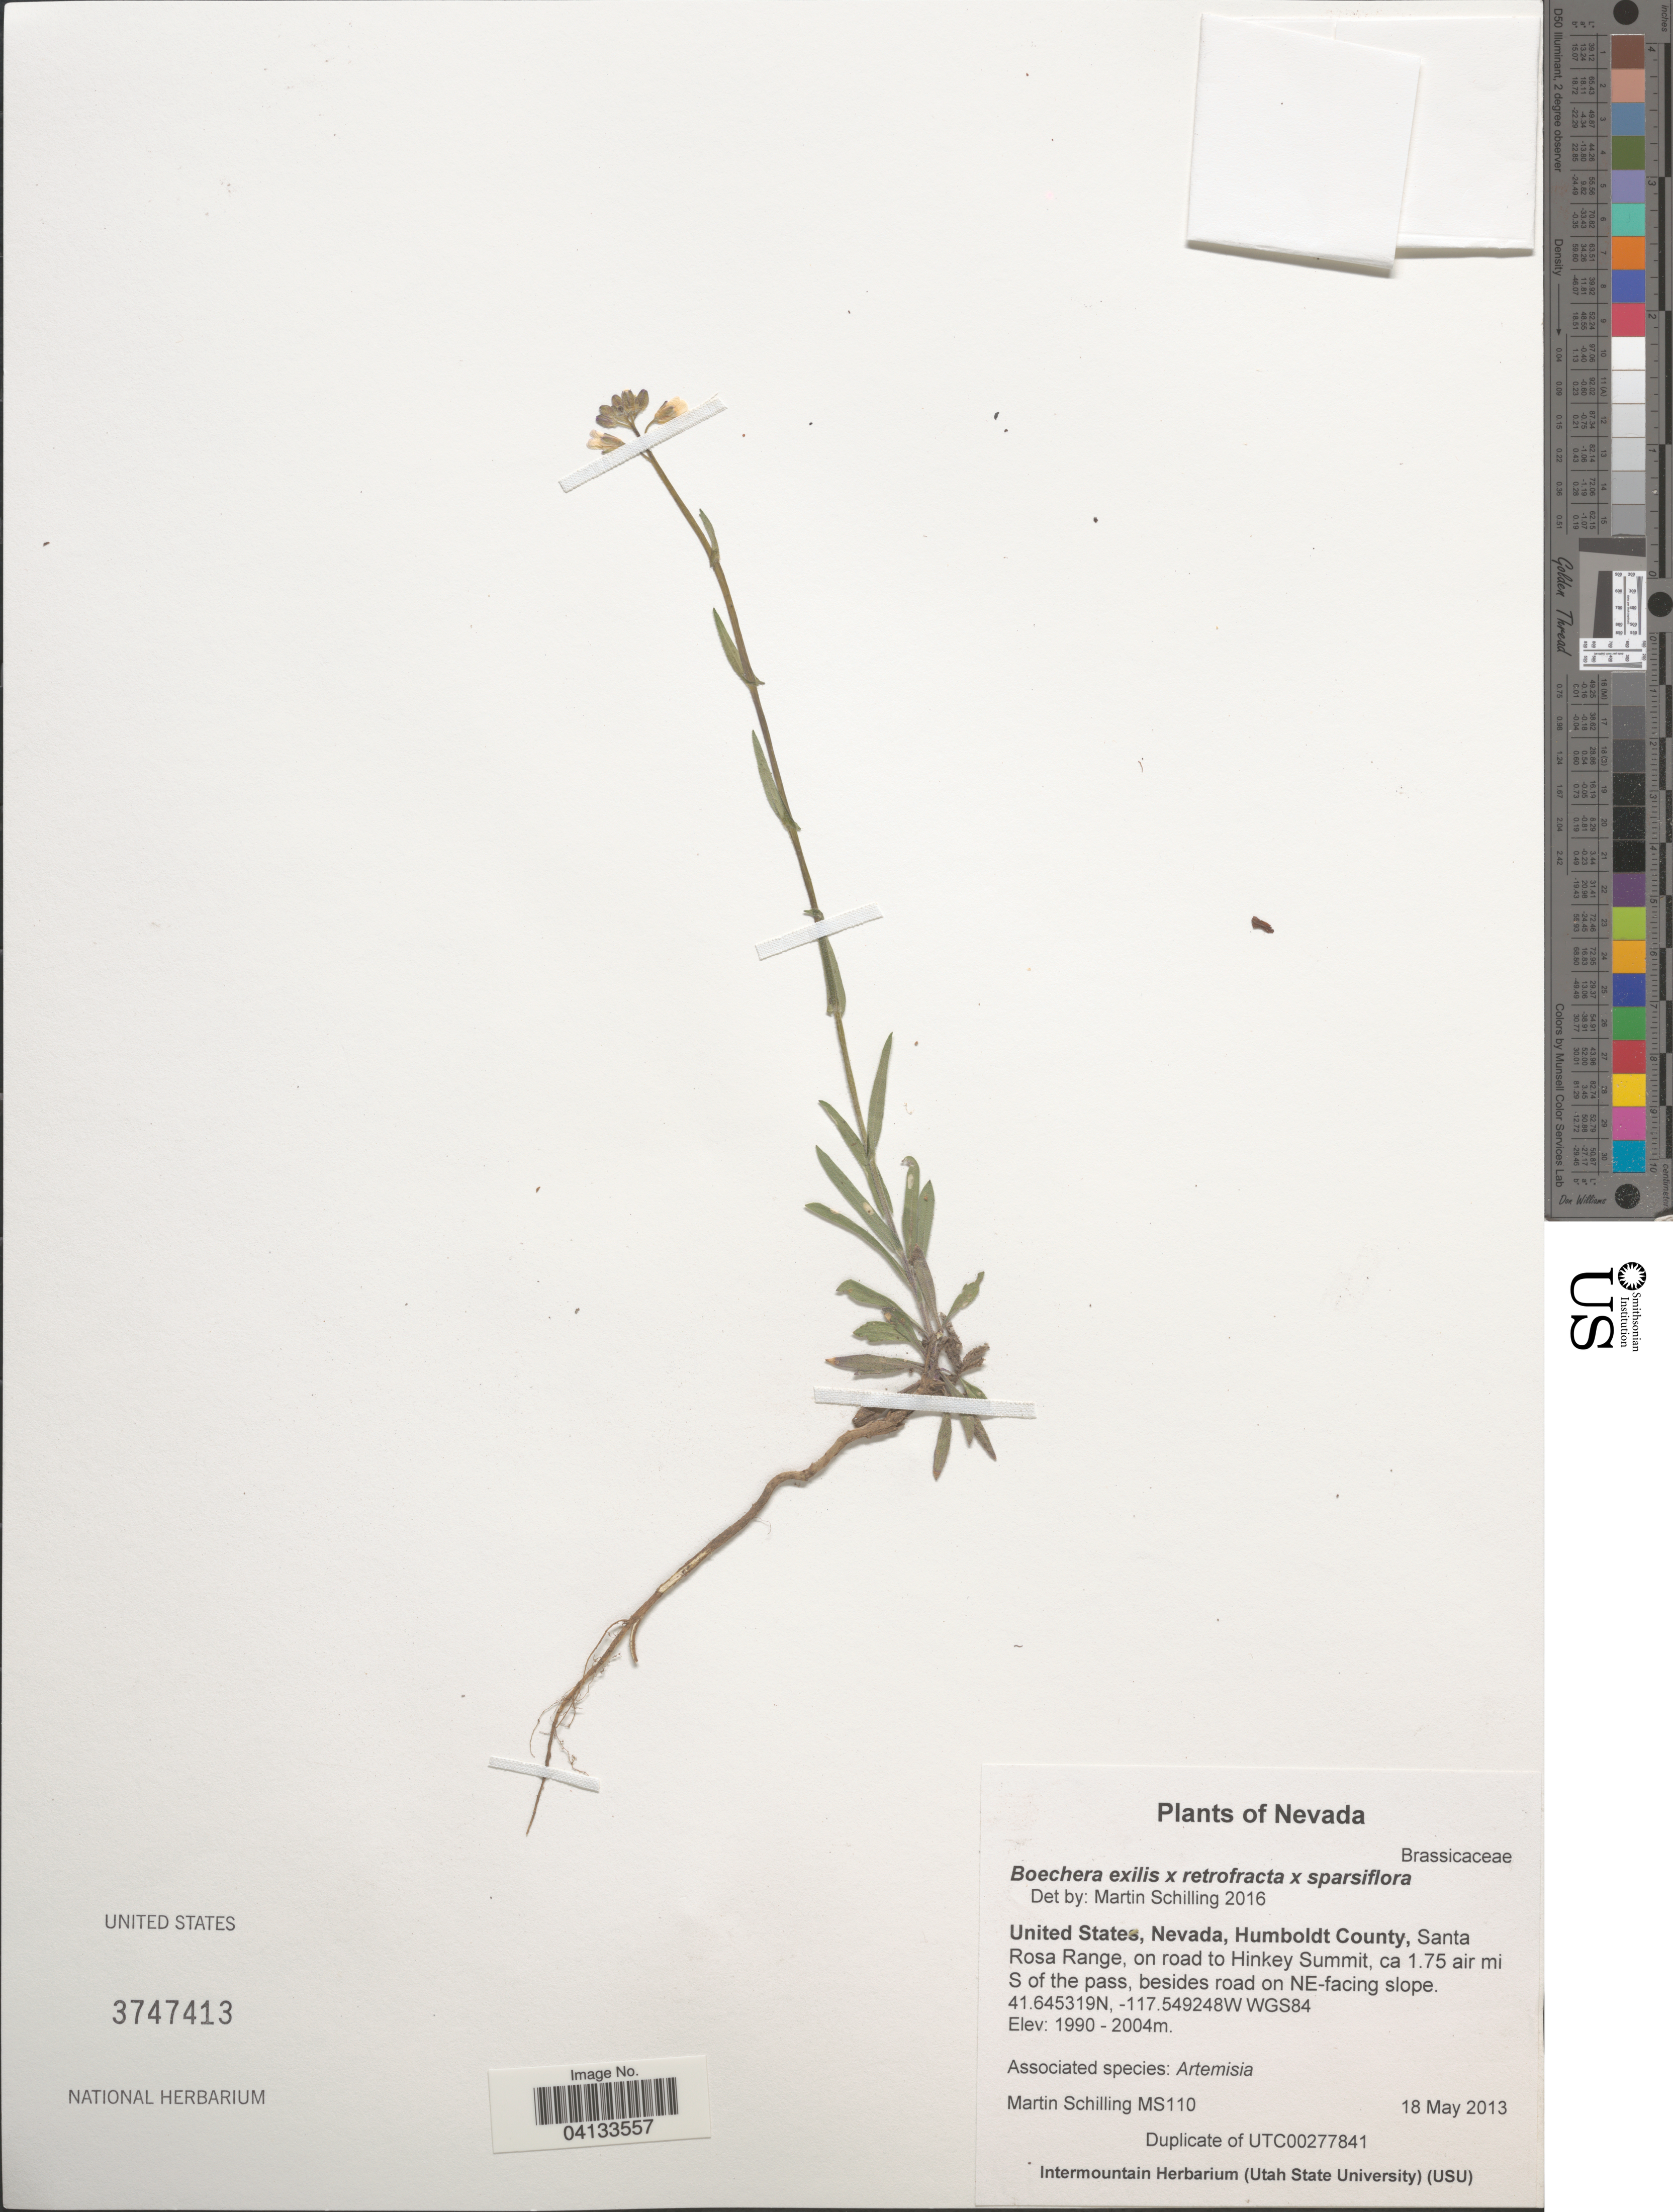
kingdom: Plantae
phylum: Tracheophyta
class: Magnoliopsida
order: Brassicales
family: Brassicaceae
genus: Boechera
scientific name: Boechera exilis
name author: (A. Nelson) Dorn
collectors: M. Schilling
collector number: MS110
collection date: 2013-05-18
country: United States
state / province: Nevada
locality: Humboldt County, Santa Rosa Range, on road to Hinkey Summit, ca 1.75 air mi S of the pass, besides road on NE-facing slope. WGS84.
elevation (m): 1990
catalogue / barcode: US 3747413